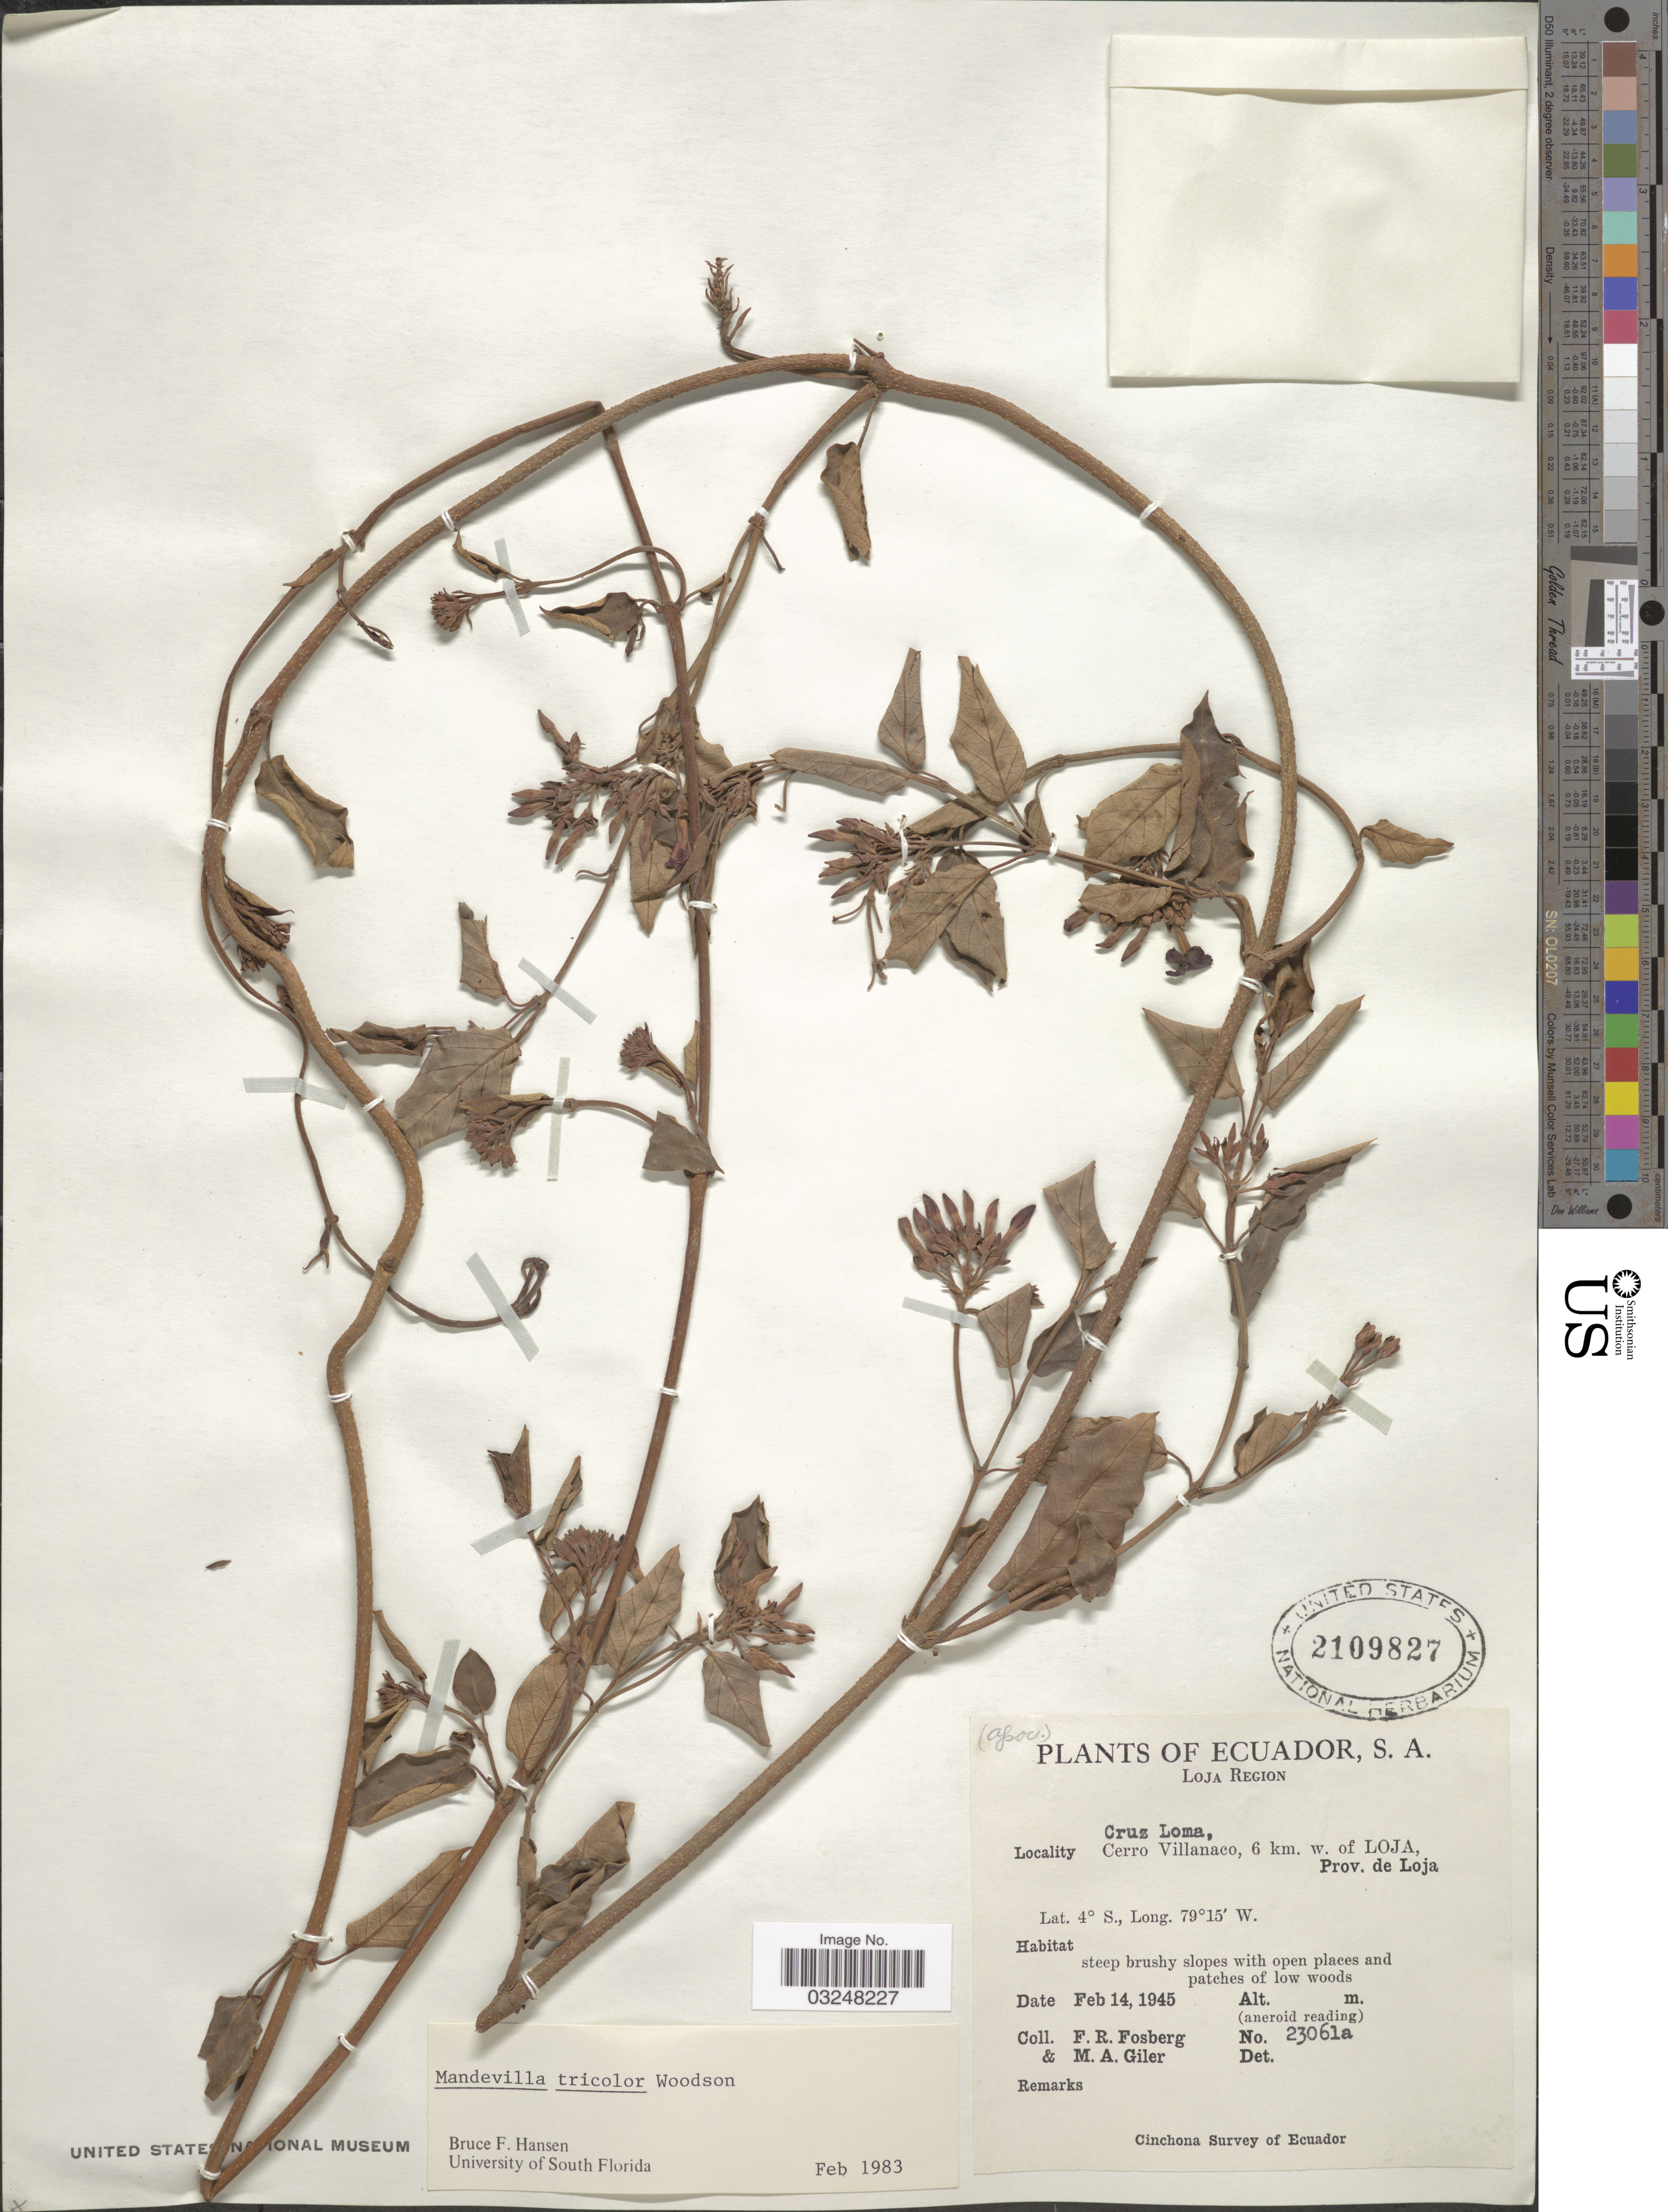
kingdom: Plantae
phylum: Tracheophyta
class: Magnoliopsida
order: Gentianales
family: Apocynaceae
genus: Mandevilla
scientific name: Mandevilla tricolor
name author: Woodson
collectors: F. R. Fosberg & M. Giler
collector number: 23061a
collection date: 1945-02-14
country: Ecuador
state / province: Loja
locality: Loja Region. Cruz Loma, Cerro Villanaco, 6 km. w. of Loja.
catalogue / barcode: US 2109827